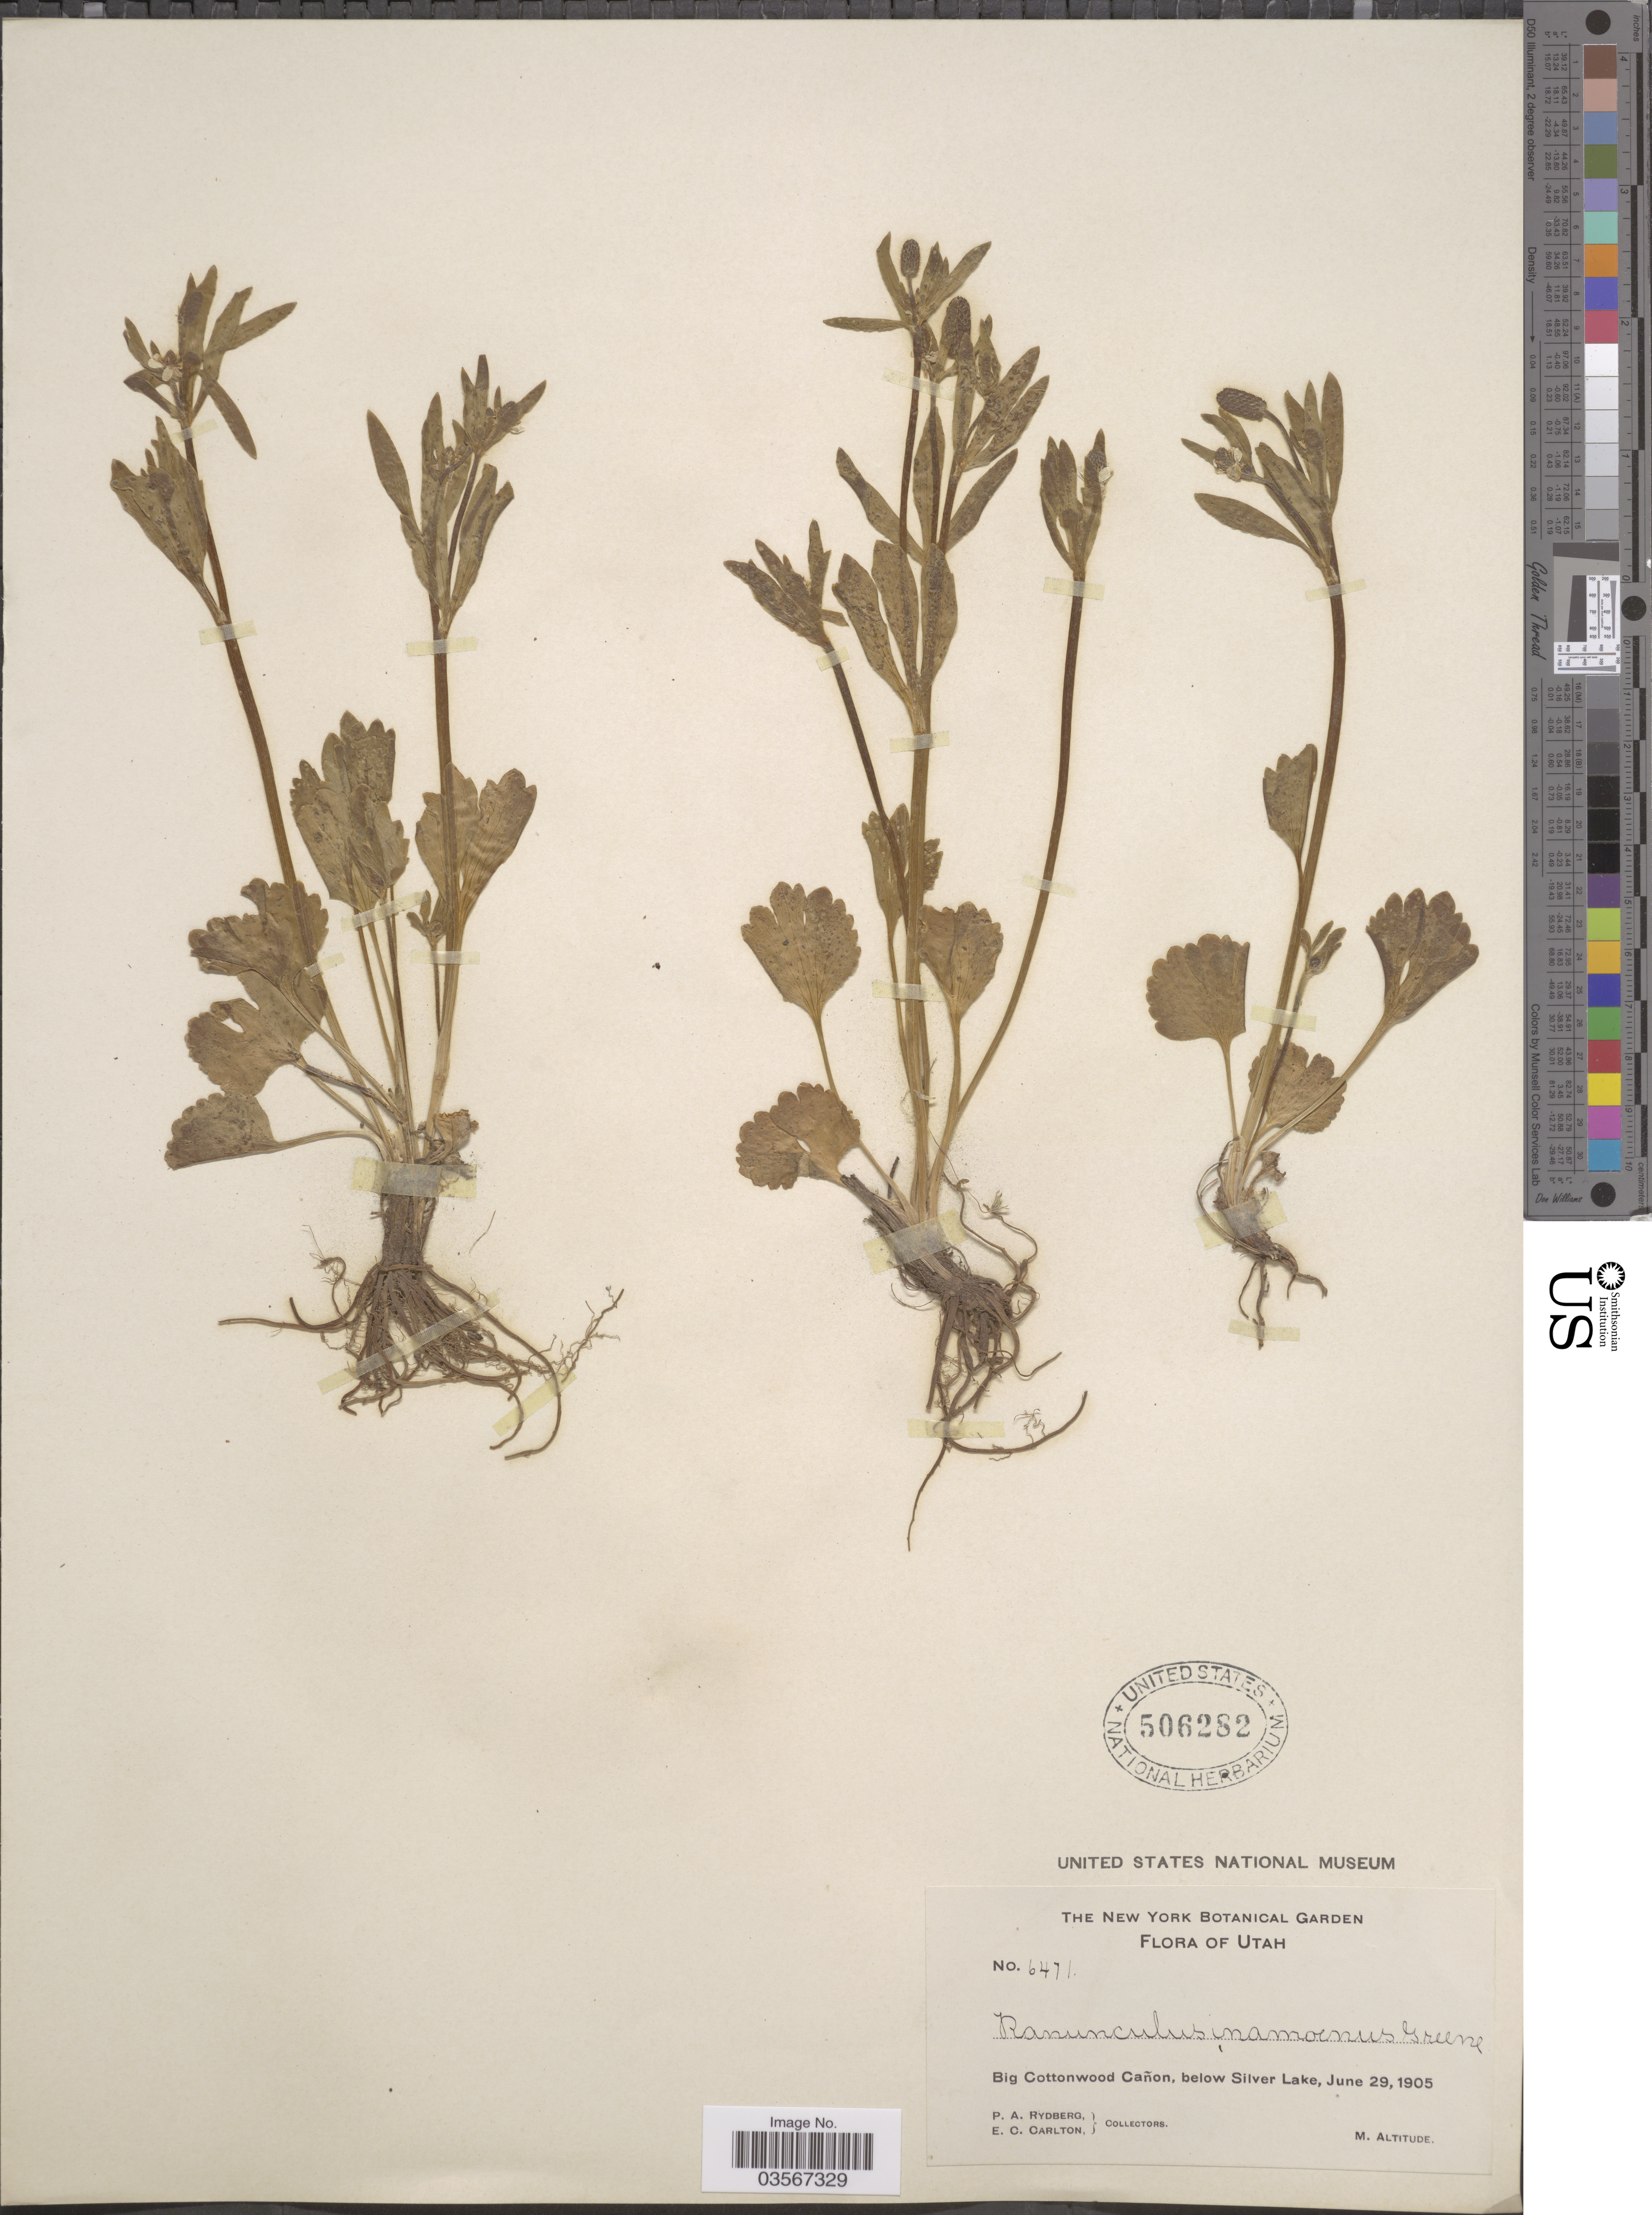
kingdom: Plantae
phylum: Tracheophyta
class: Magnoliopsida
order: Ranunculales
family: Ranunculaceae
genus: Ranunculus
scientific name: Ranunculus inamoenus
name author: Greene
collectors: P. A. Rydberg & E. Carlton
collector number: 6471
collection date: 1905-06-29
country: United States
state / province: Utah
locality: Big Cottonwood Cañon, below Silver Lake.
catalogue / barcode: US 506282